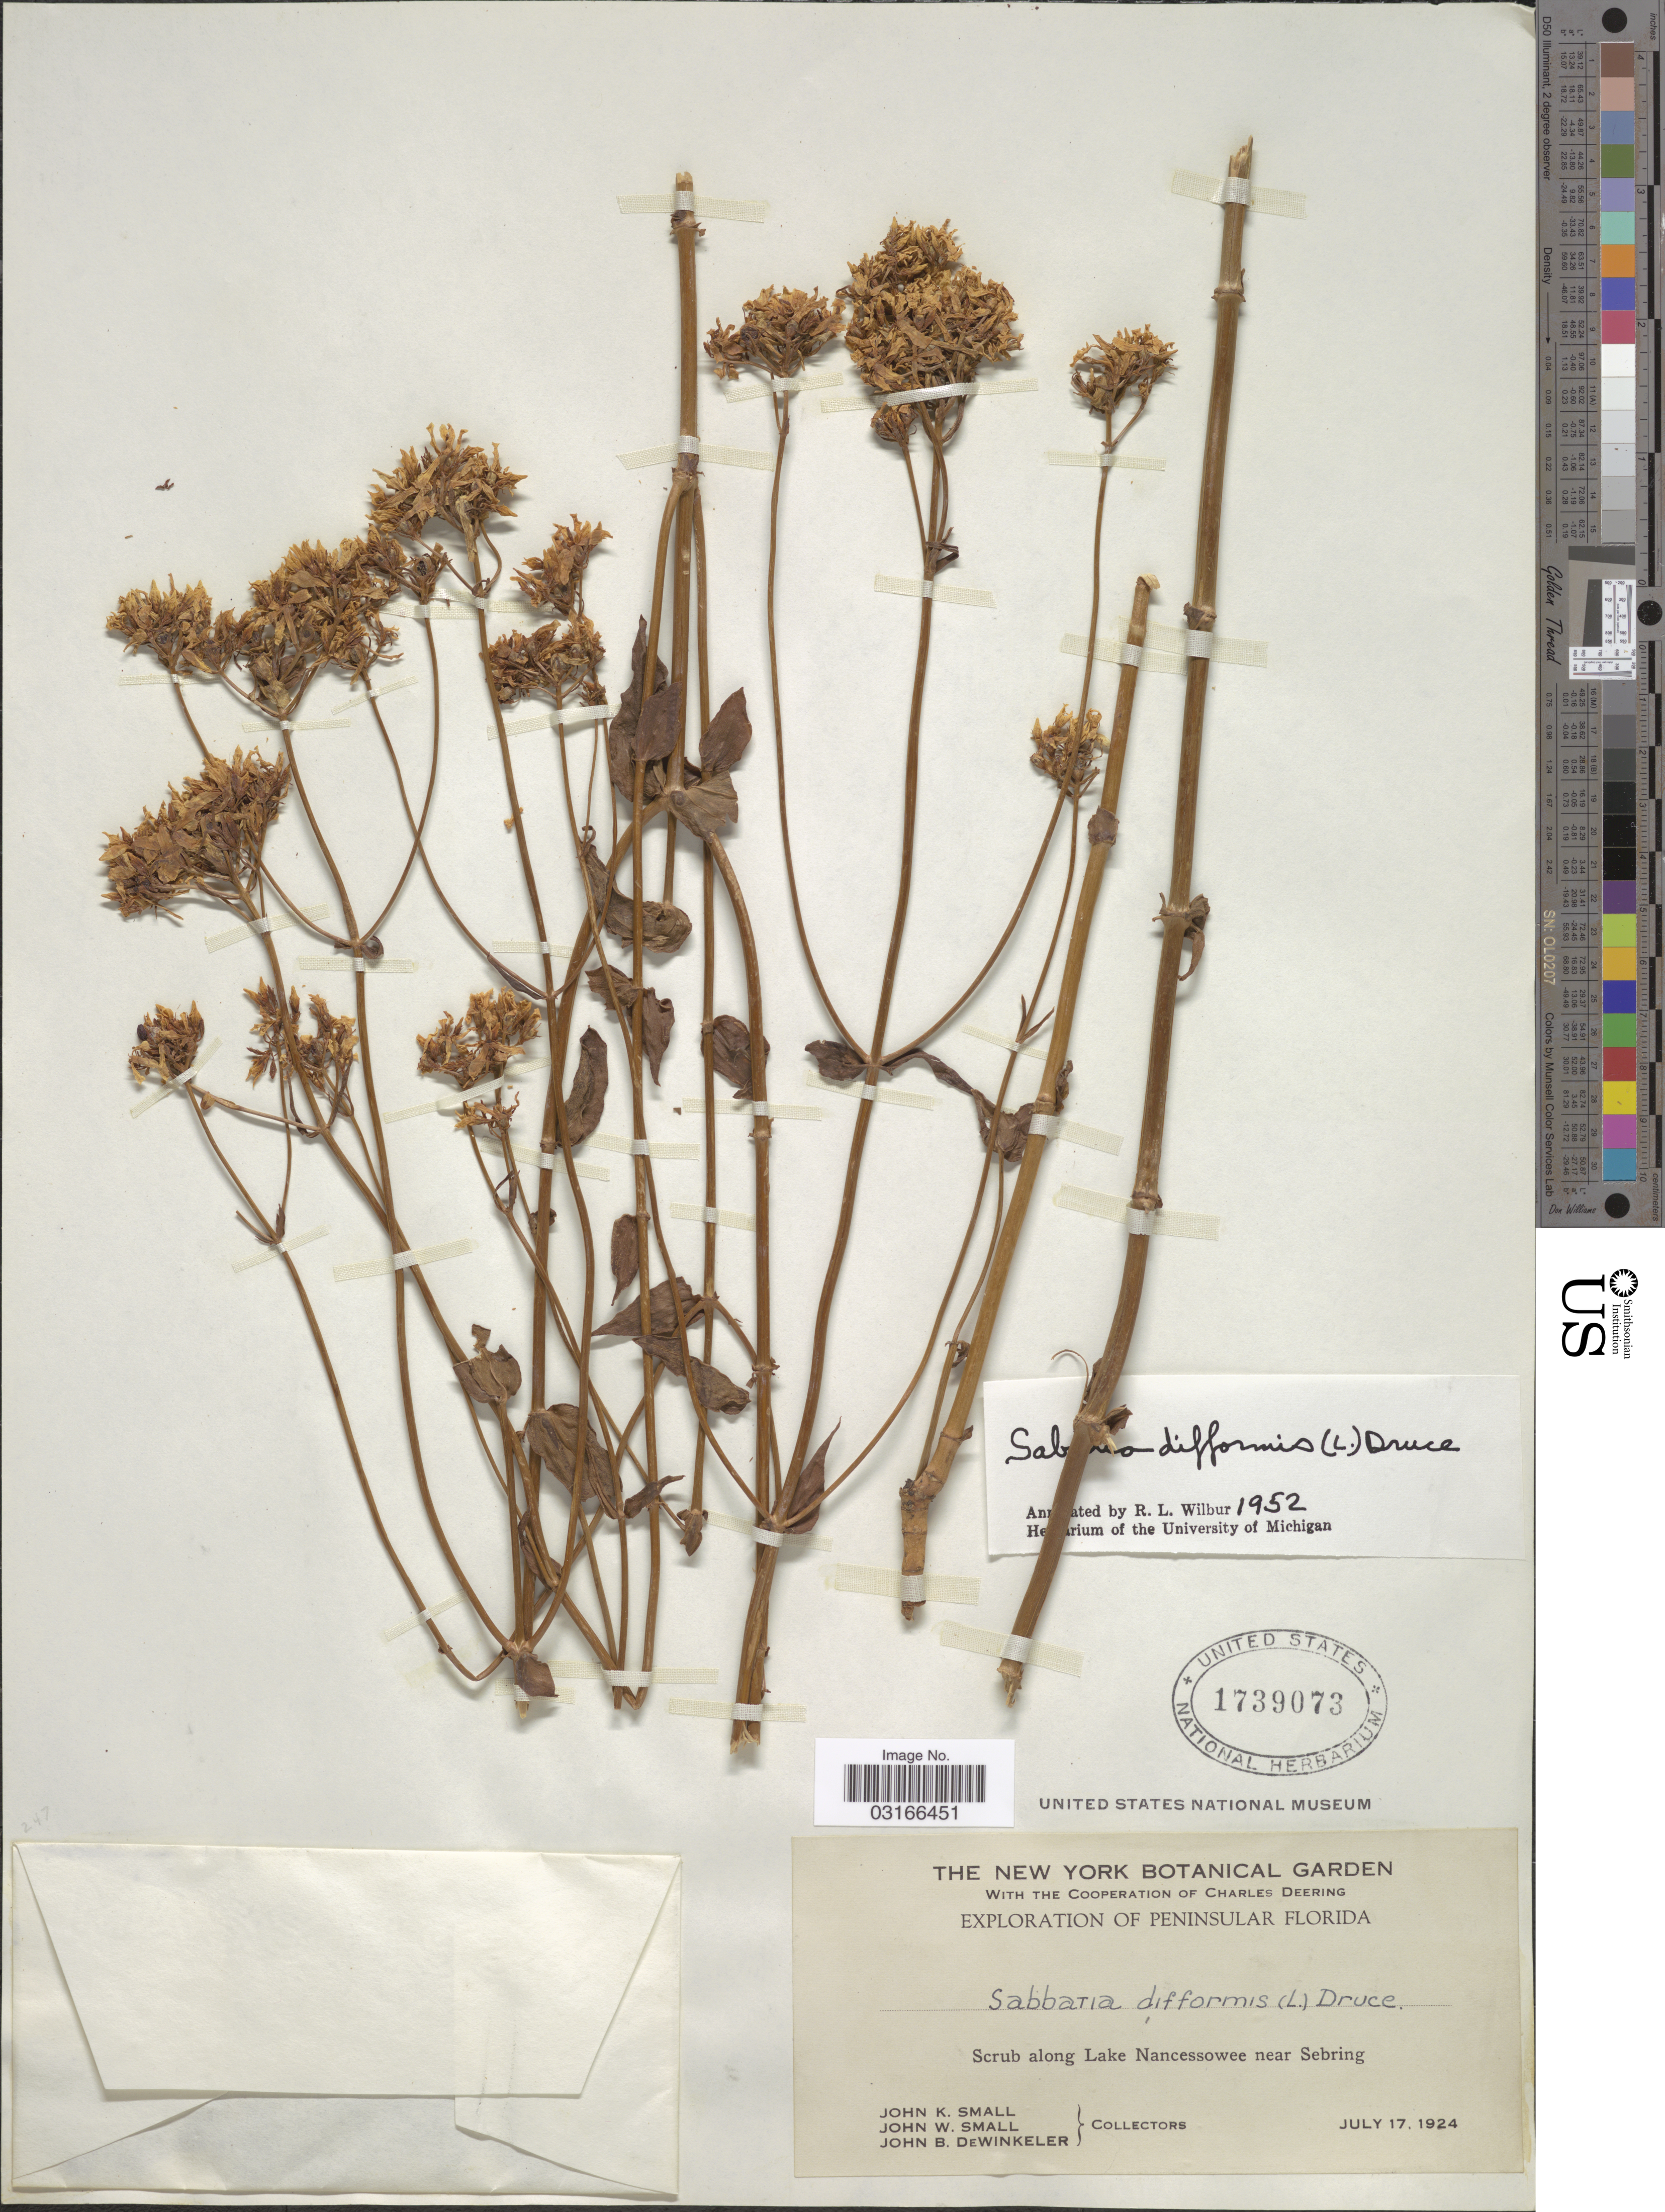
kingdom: Plantae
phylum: Tracheophyta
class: Magnoliopsida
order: Gentianales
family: Gentianaceae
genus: Sabatia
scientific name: Sabatia difformis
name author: (L.) Druce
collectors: J. K. Small, J. Small & J. B. Dewinkeler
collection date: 1924-07-17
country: United States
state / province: Florida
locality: Peninsular Florida. Scrub along Lake in Nancessowee near Sebring.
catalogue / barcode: US 1739073